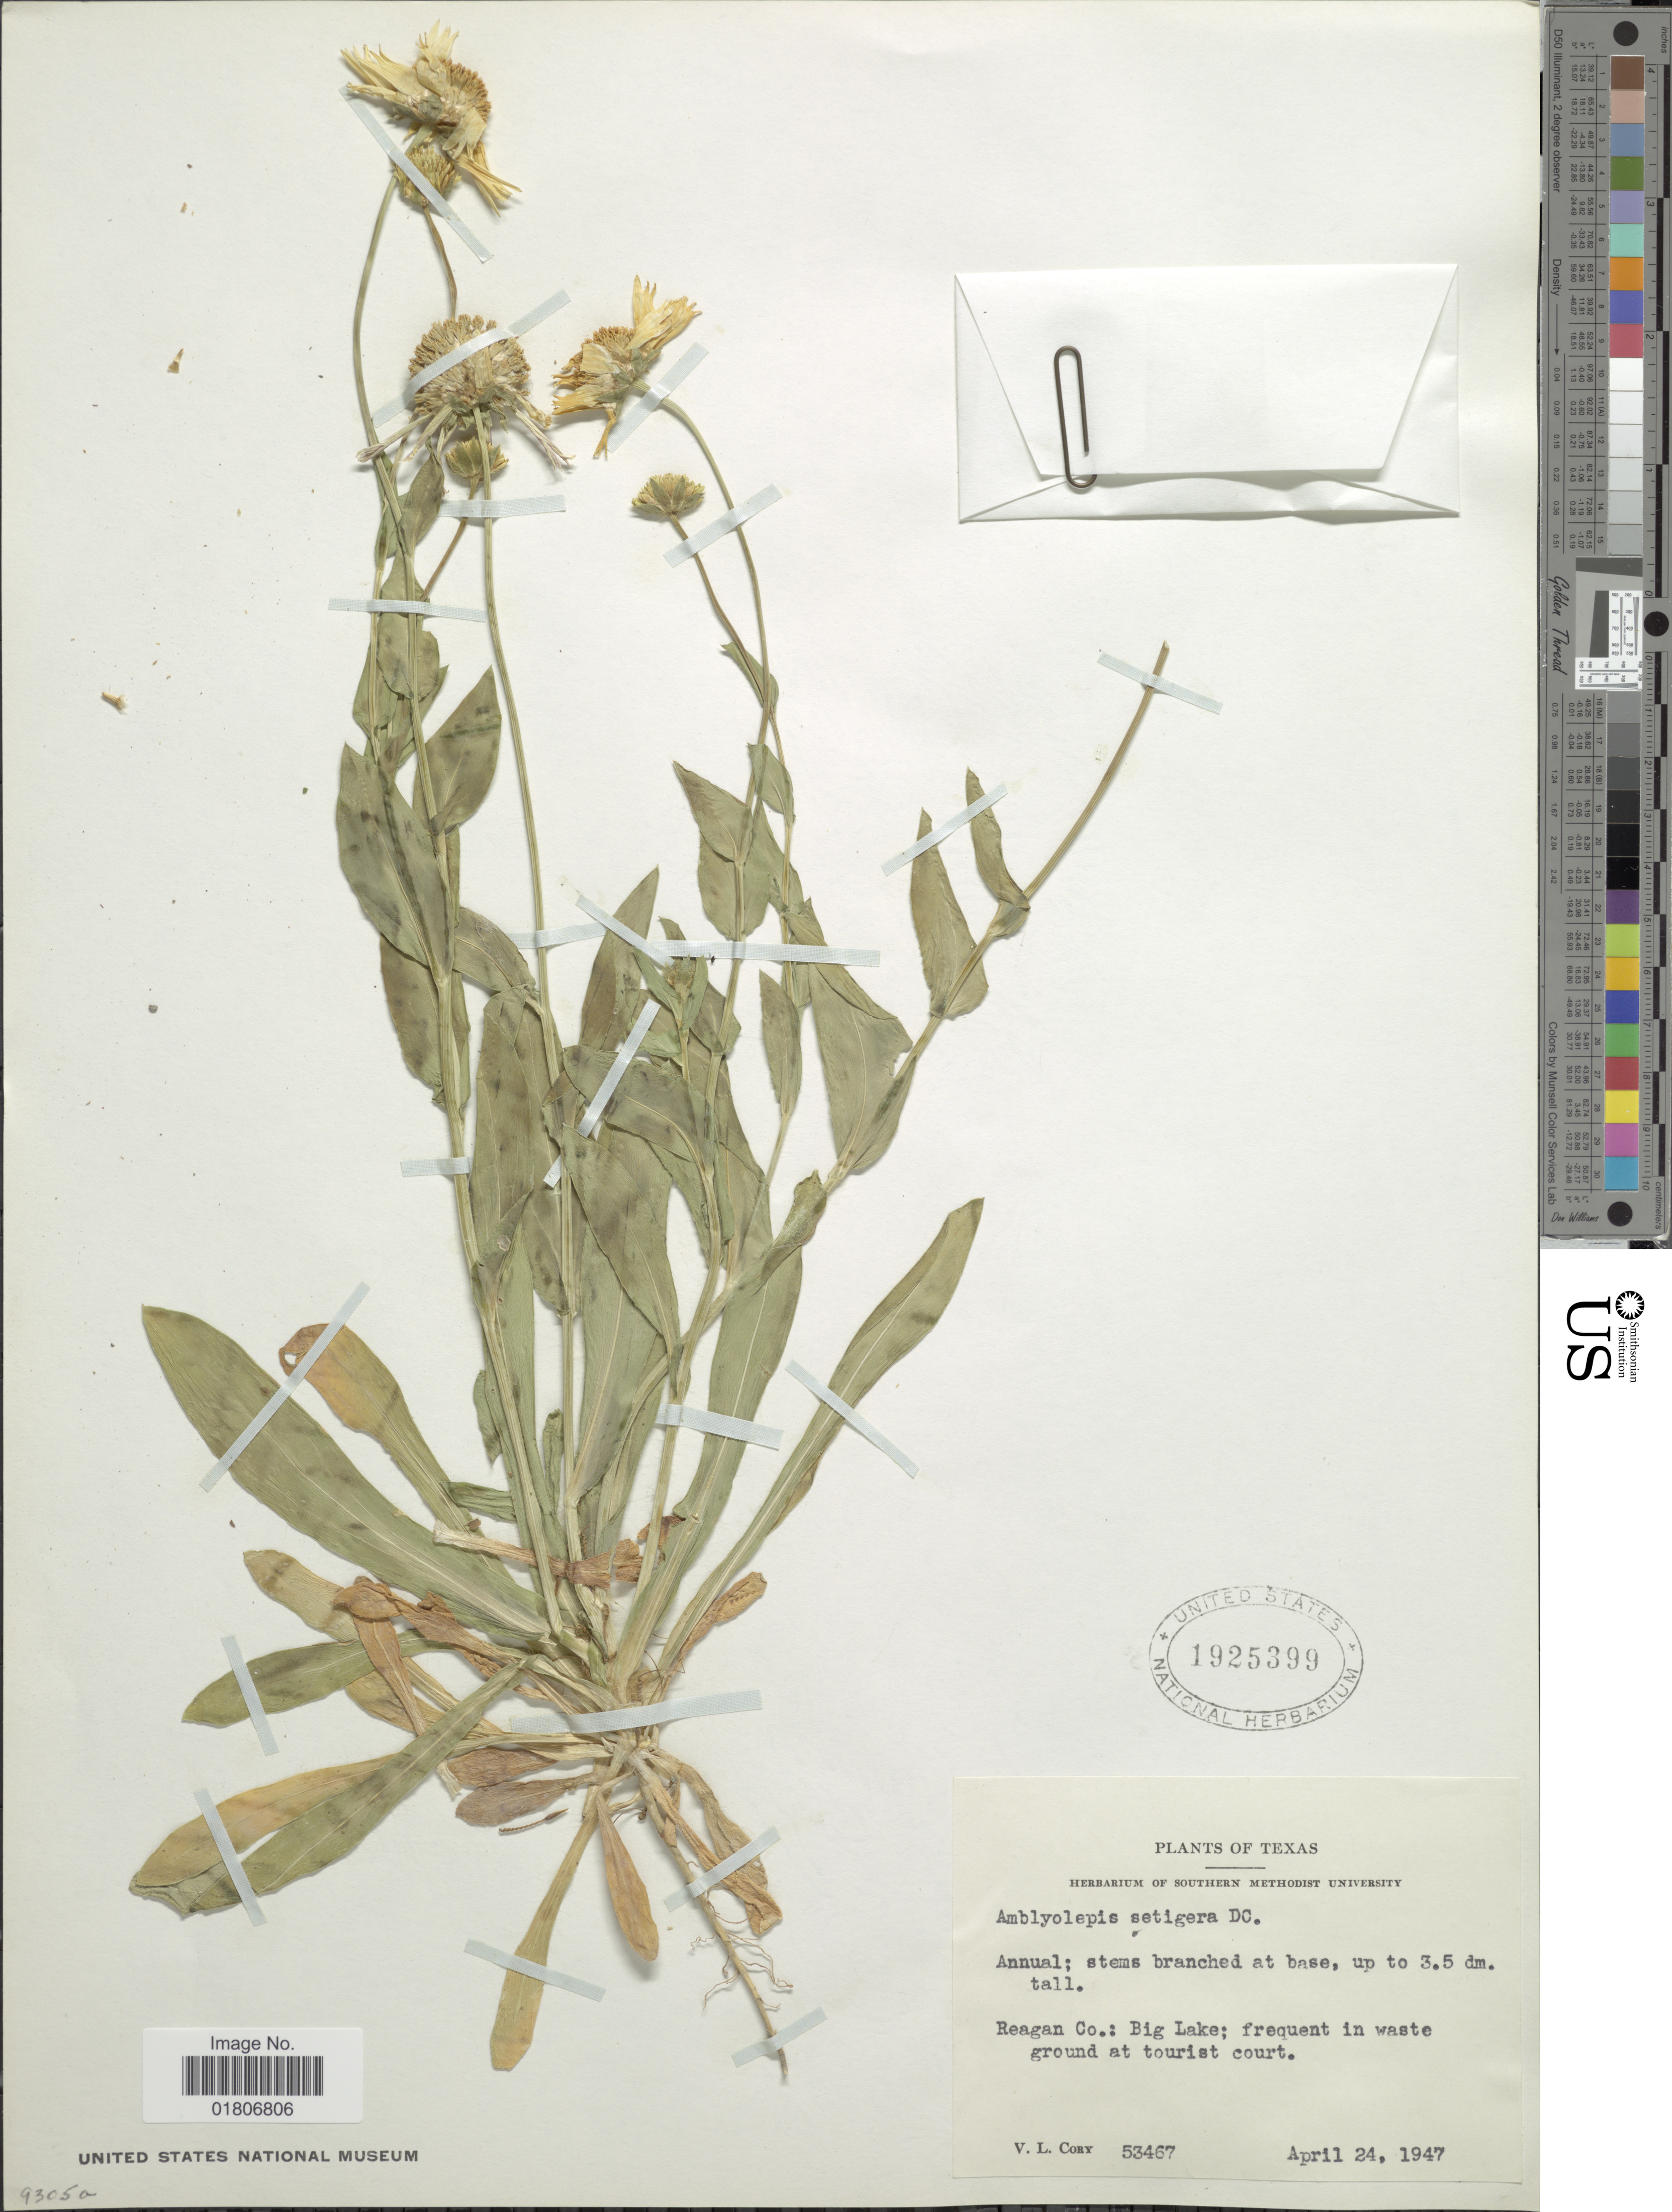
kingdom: Plantae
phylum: Tracheophyta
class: Magnoliopsida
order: Asterales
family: Asteraceae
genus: Amblyolepis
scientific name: Amblyolepis setigera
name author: DC.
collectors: V. Cory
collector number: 53467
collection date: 1947-04-24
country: United States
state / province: Texas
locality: Reagan Co.: Big Lake at tourist court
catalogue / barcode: US 1925399